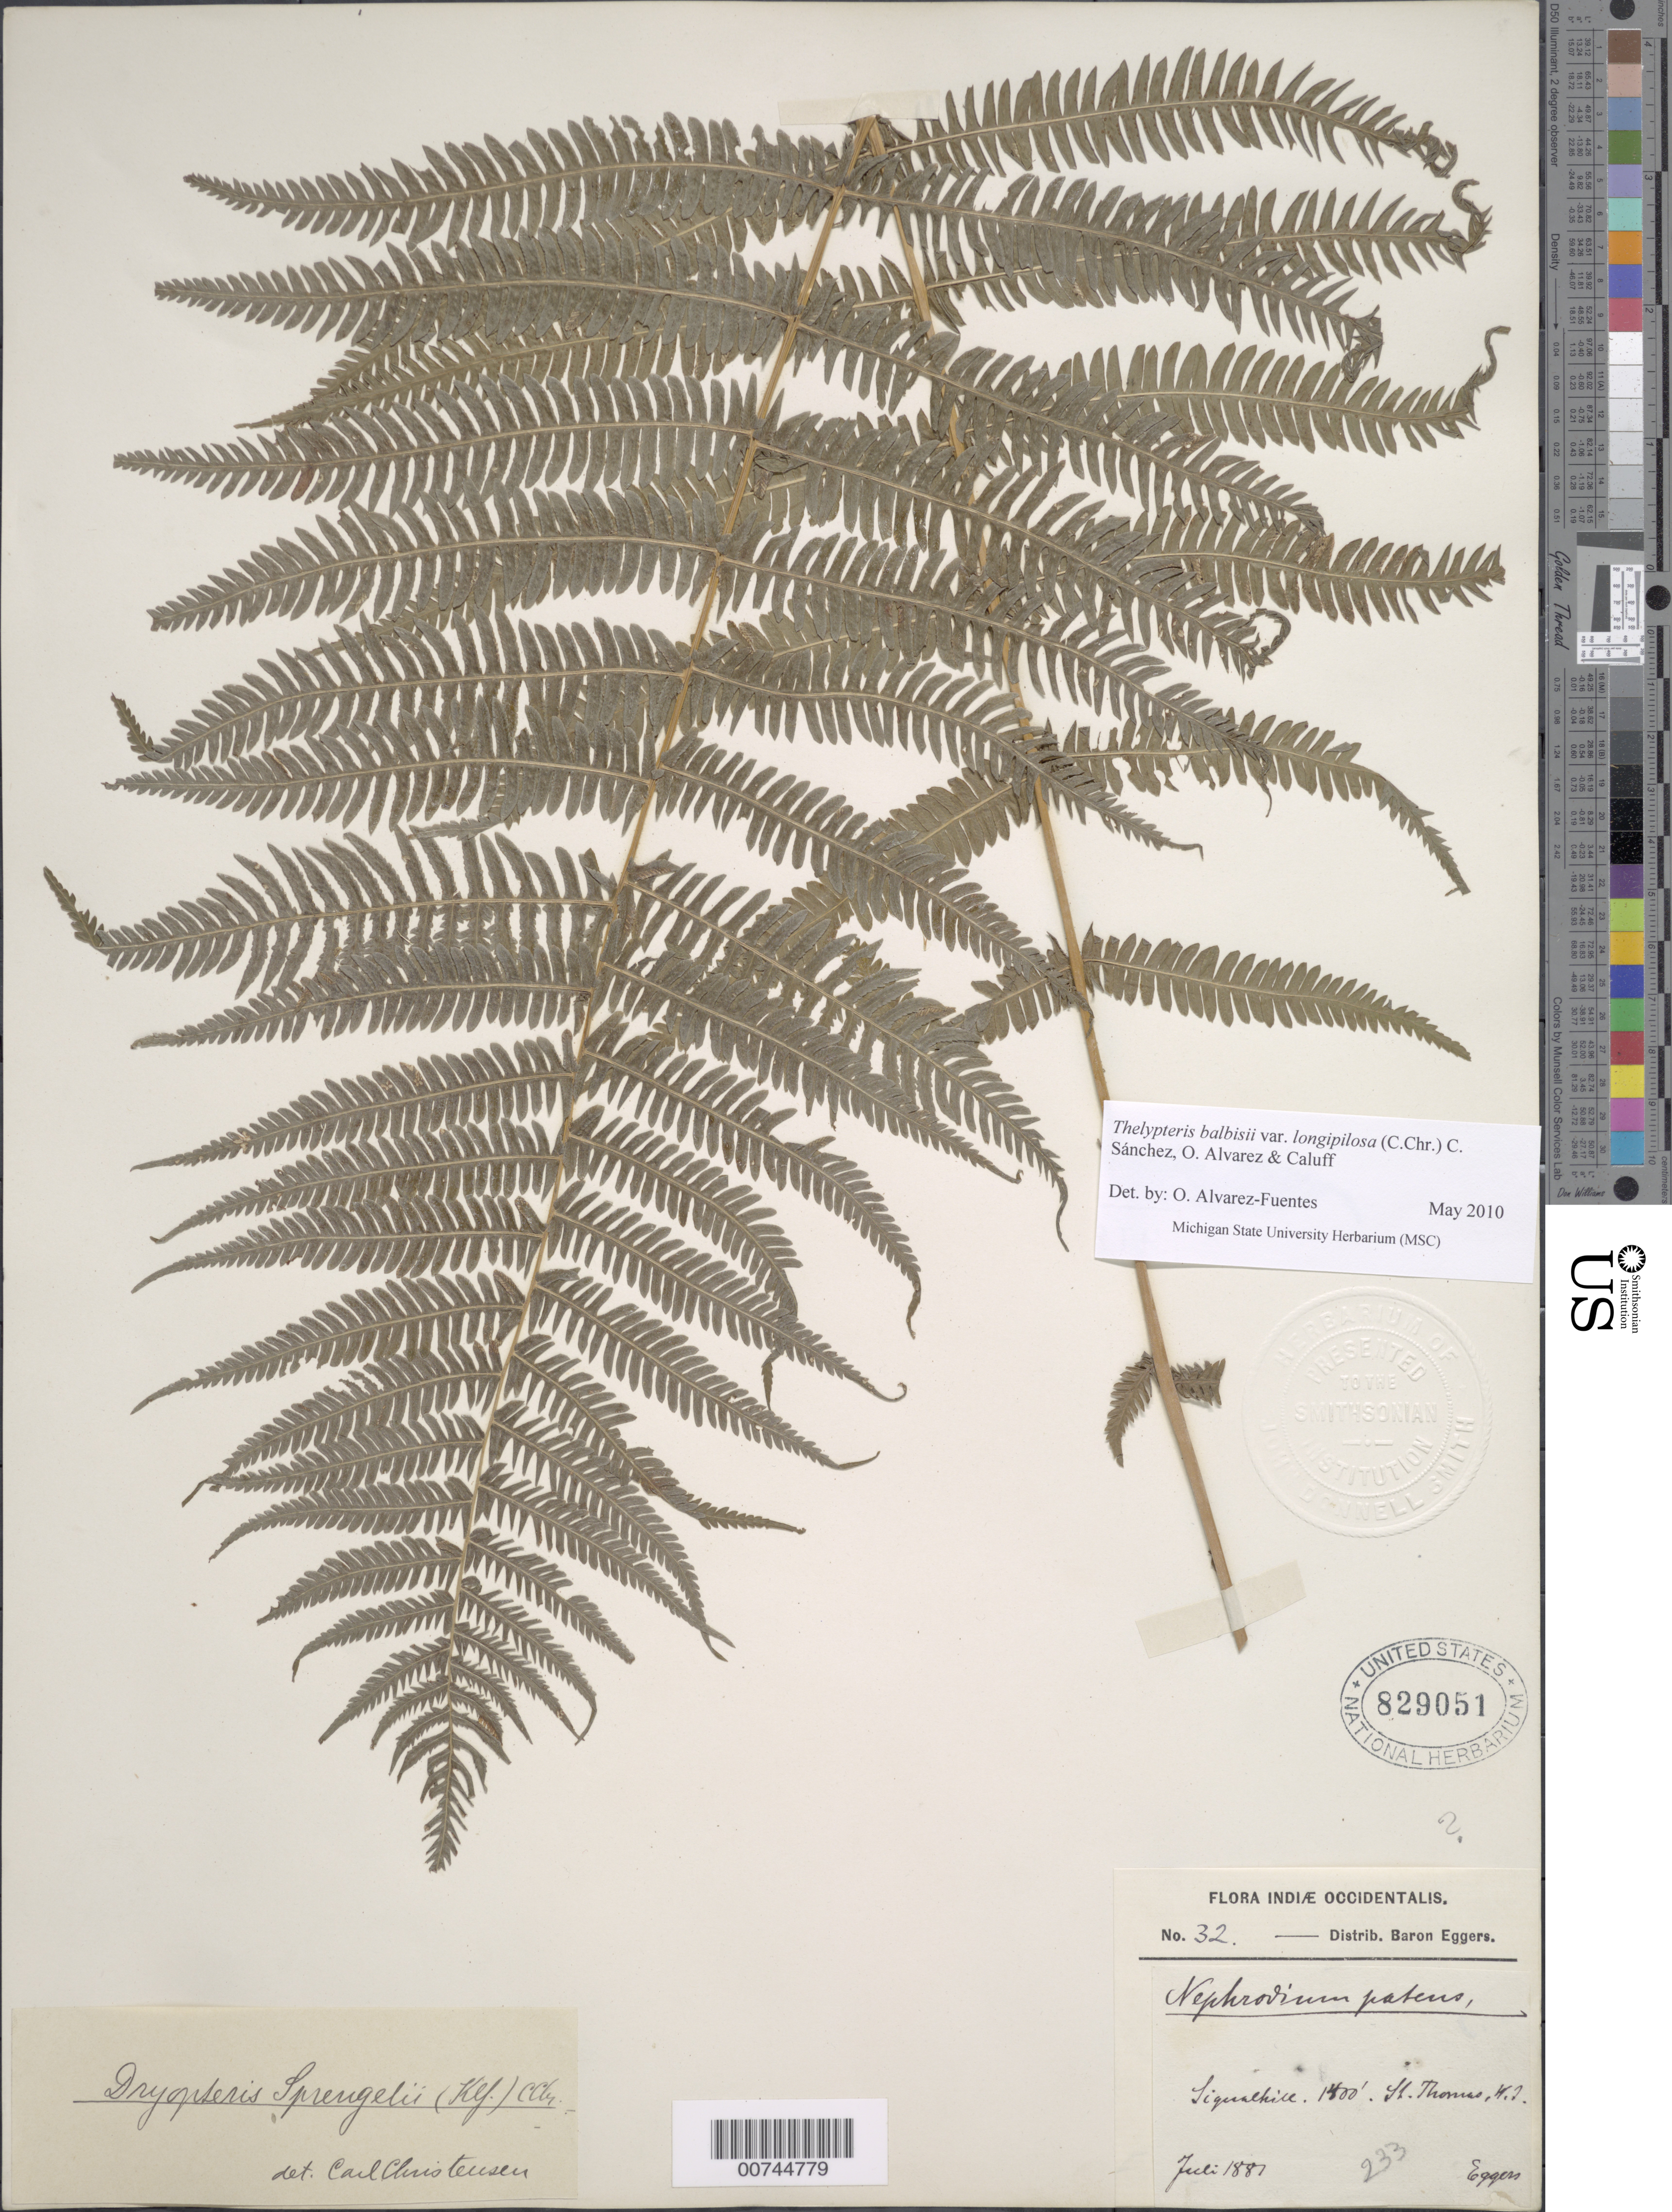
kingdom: Plantae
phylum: Tracheophyta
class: Polypodiopsida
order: Polypodiales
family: Thelypteridaceae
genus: Amauropelta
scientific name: Amauropelta balbisii (Spreng.) comb. nov., ined. 2015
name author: (Spreng.)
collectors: H. F. A. von Eggers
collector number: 32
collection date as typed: Jul 1887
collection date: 1887-07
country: U.S. Virgin Islands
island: St. Thomas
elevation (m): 427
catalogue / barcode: US 829051